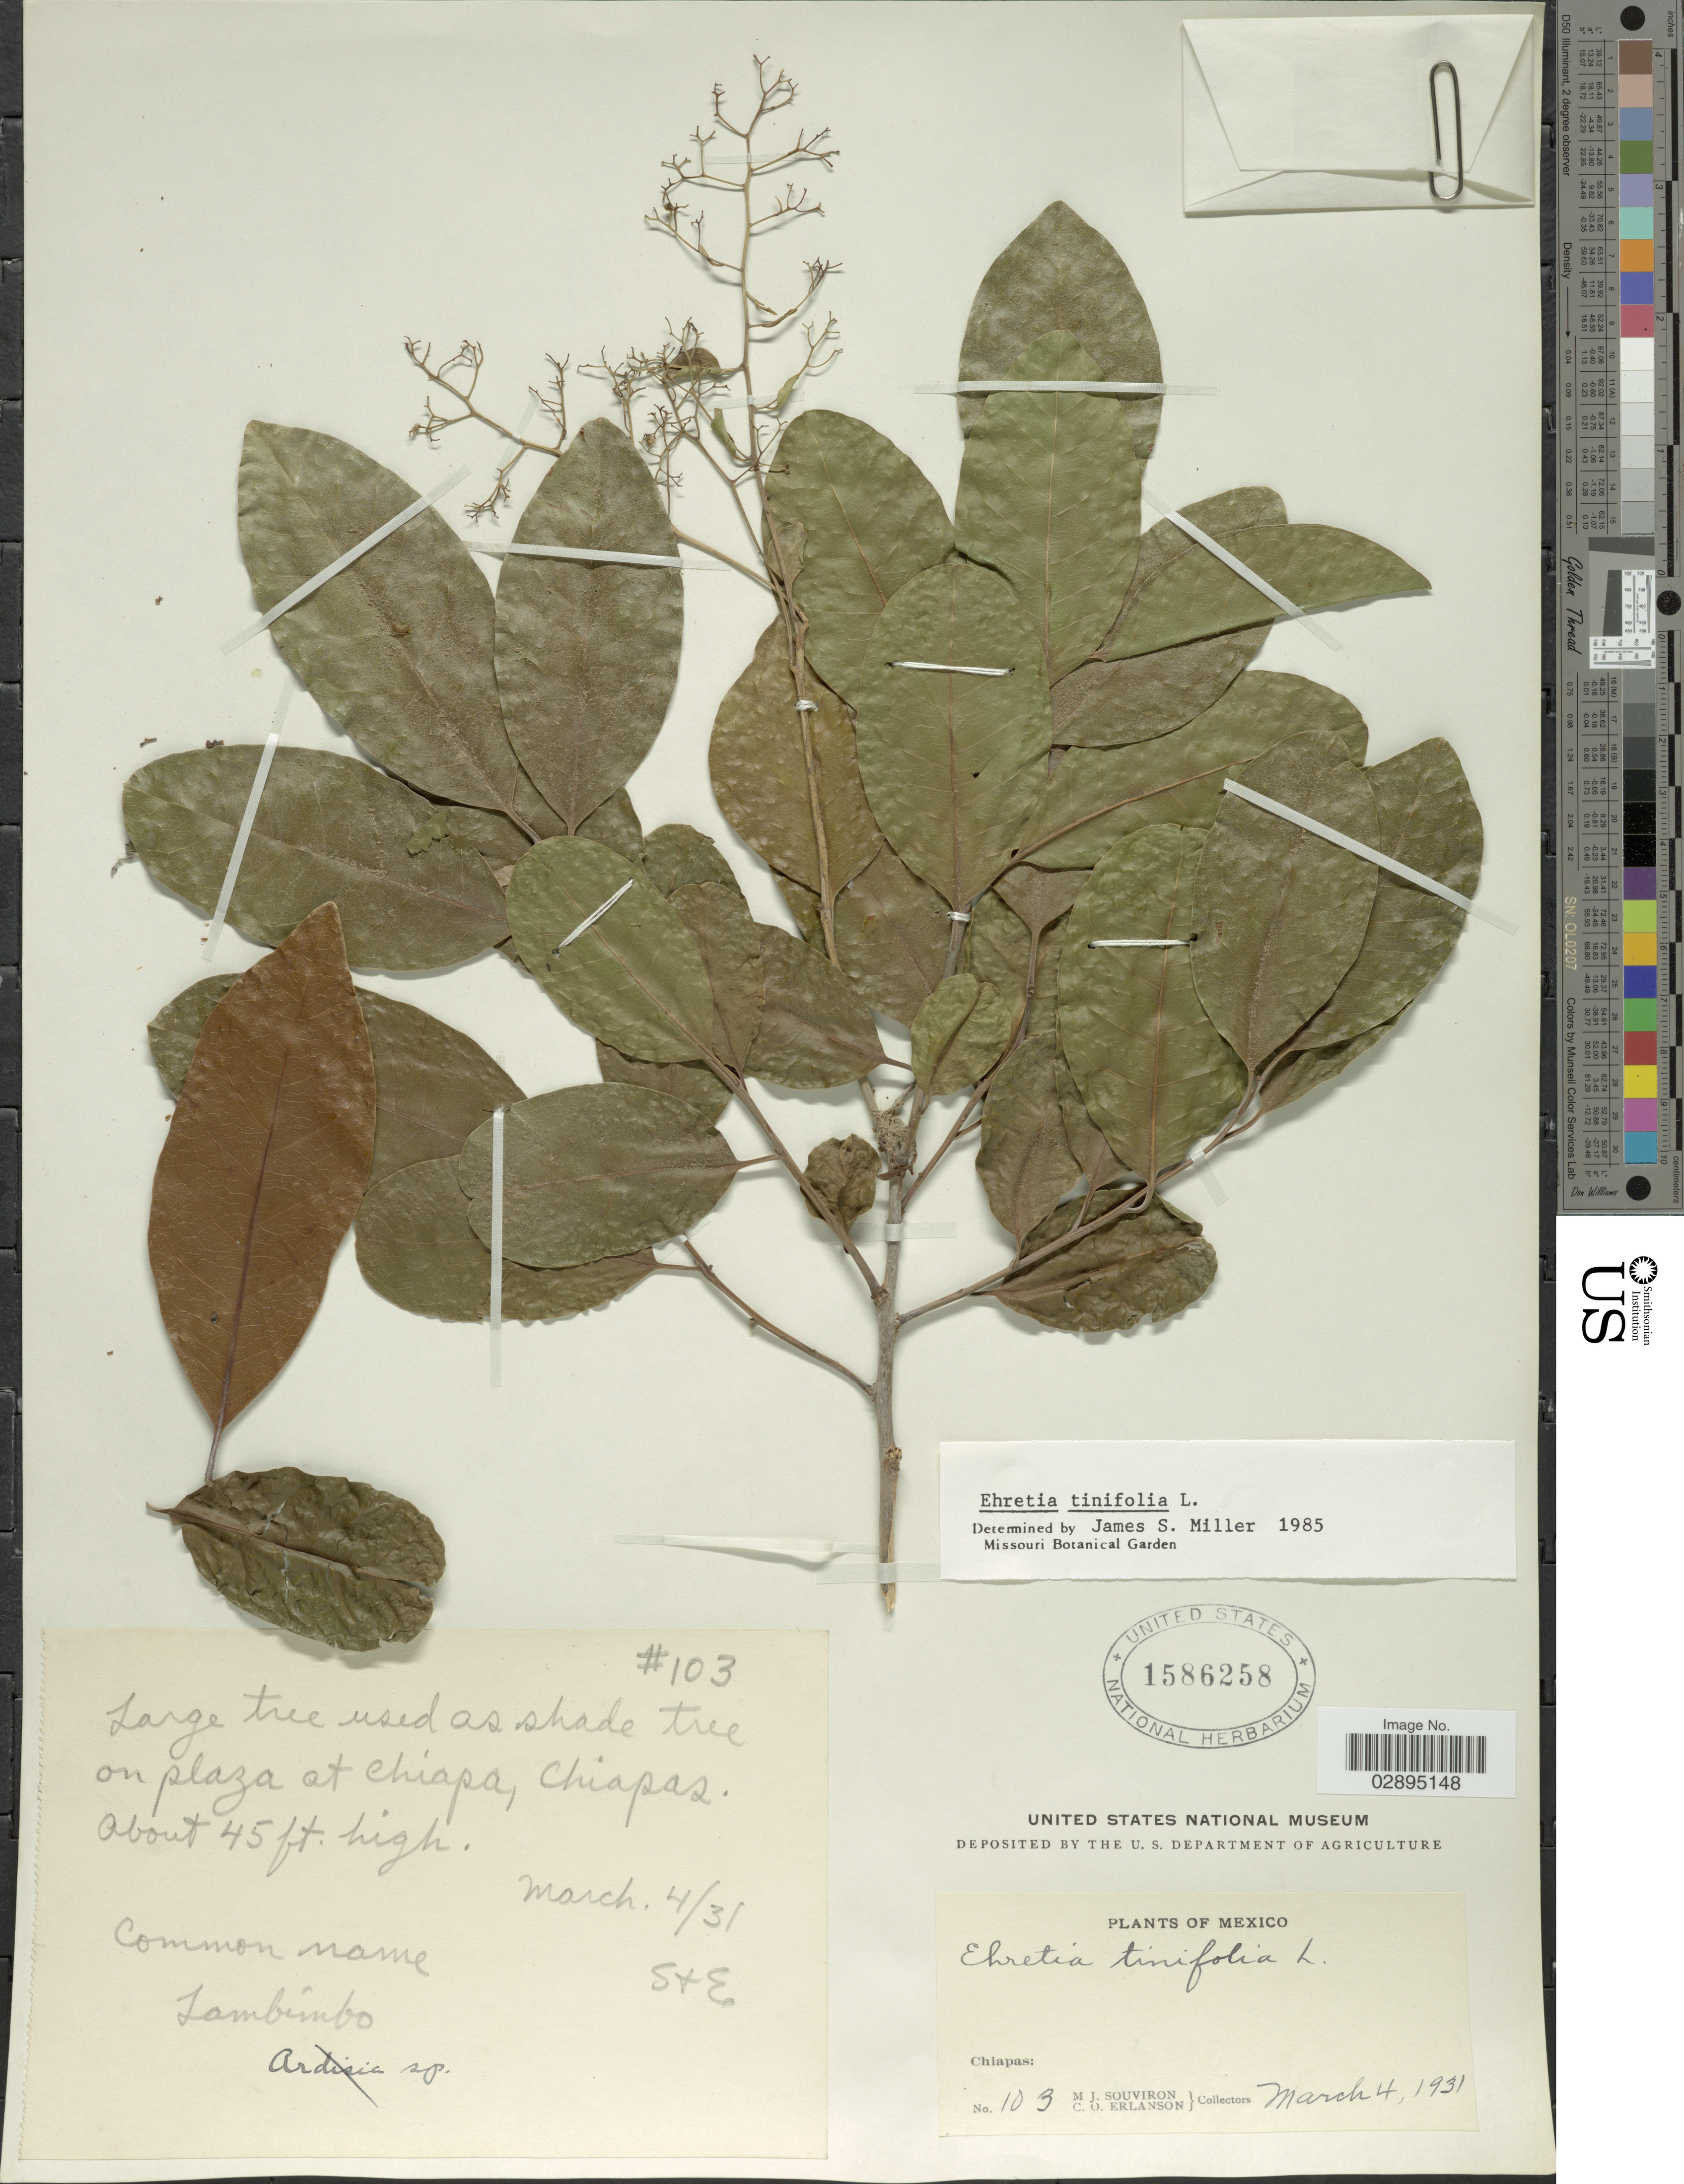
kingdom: Plantae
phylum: Tracheophyta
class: Magnoliopsida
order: Boraginales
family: Ehretiaceae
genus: Ehretia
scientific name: Ehretia tinifolia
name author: L.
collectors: M. J. Souviron & C. O. Erlanson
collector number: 103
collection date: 1931-03-04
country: Mexico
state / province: Chiapas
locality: On plaza at Chiapa, Chiapas.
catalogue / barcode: US 1586258